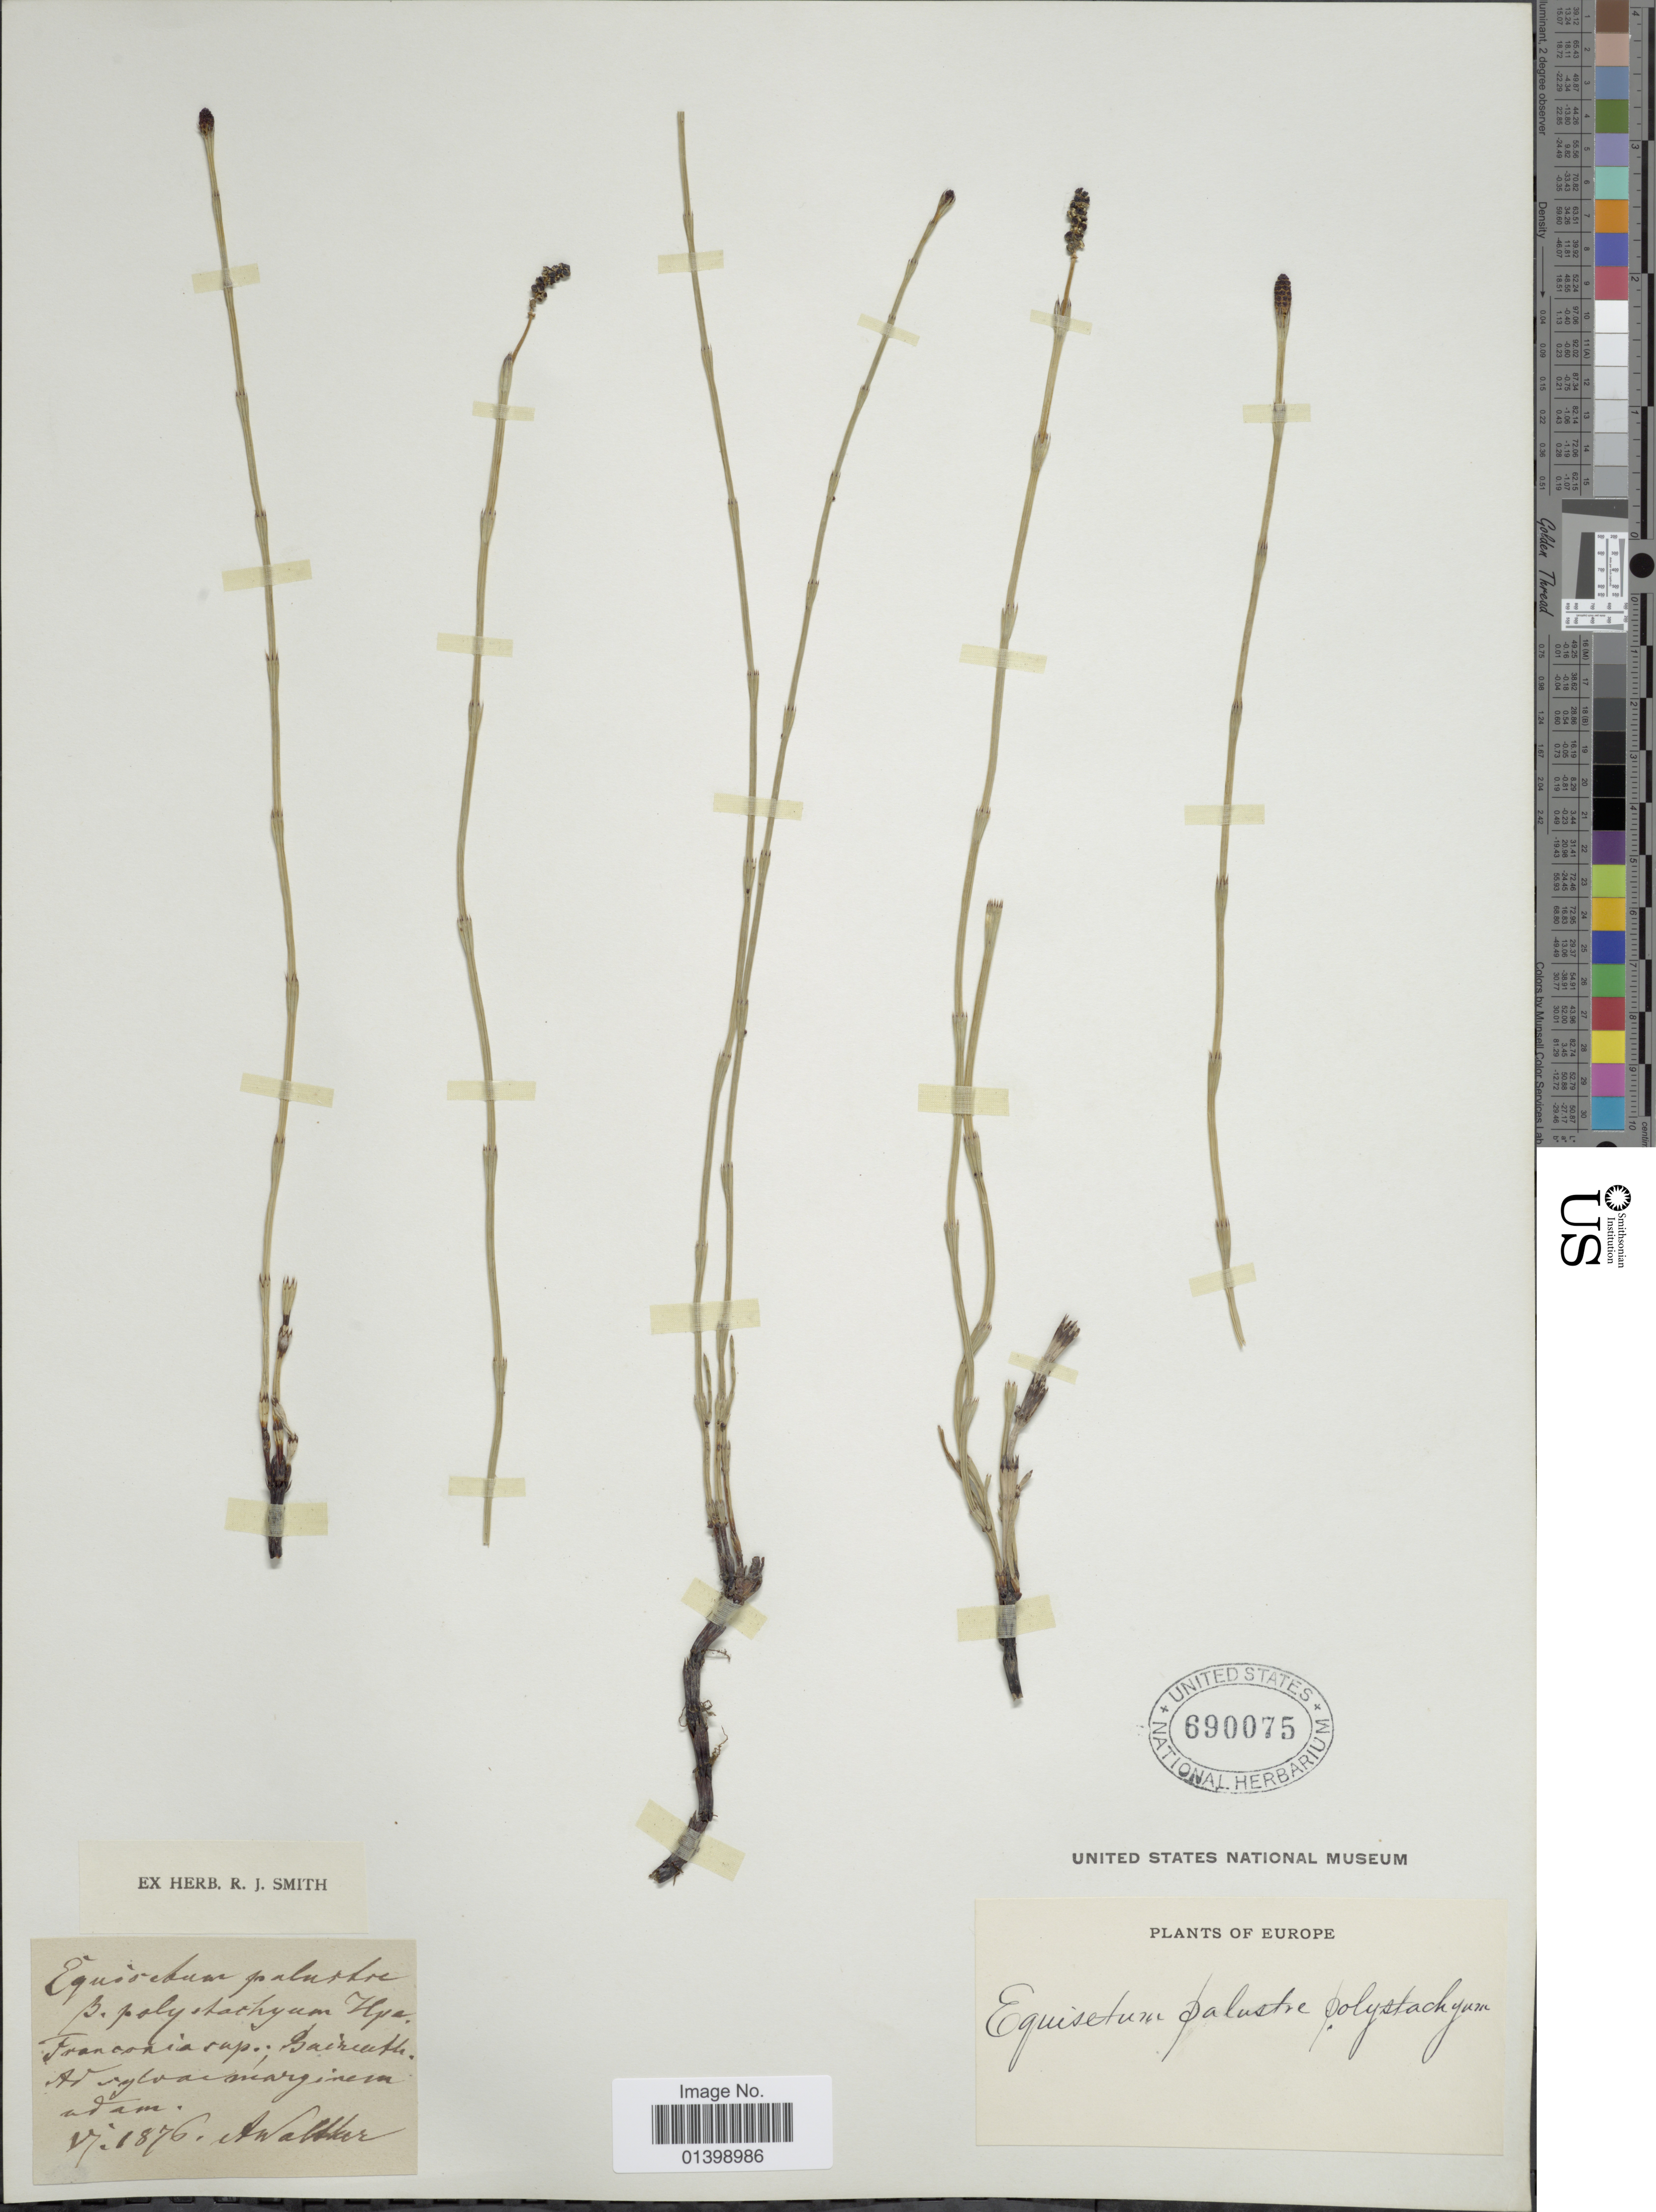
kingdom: Plantae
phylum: Tracheophyta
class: Polypodiopsida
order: Equisetales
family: Equisetaceae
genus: Equisetum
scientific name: Equisetum palustre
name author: L.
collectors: A. Walker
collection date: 1876-06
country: Germany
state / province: Bayern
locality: Europe, Ad sylvae marginesa adam [interpreted]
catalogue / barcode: US 690075